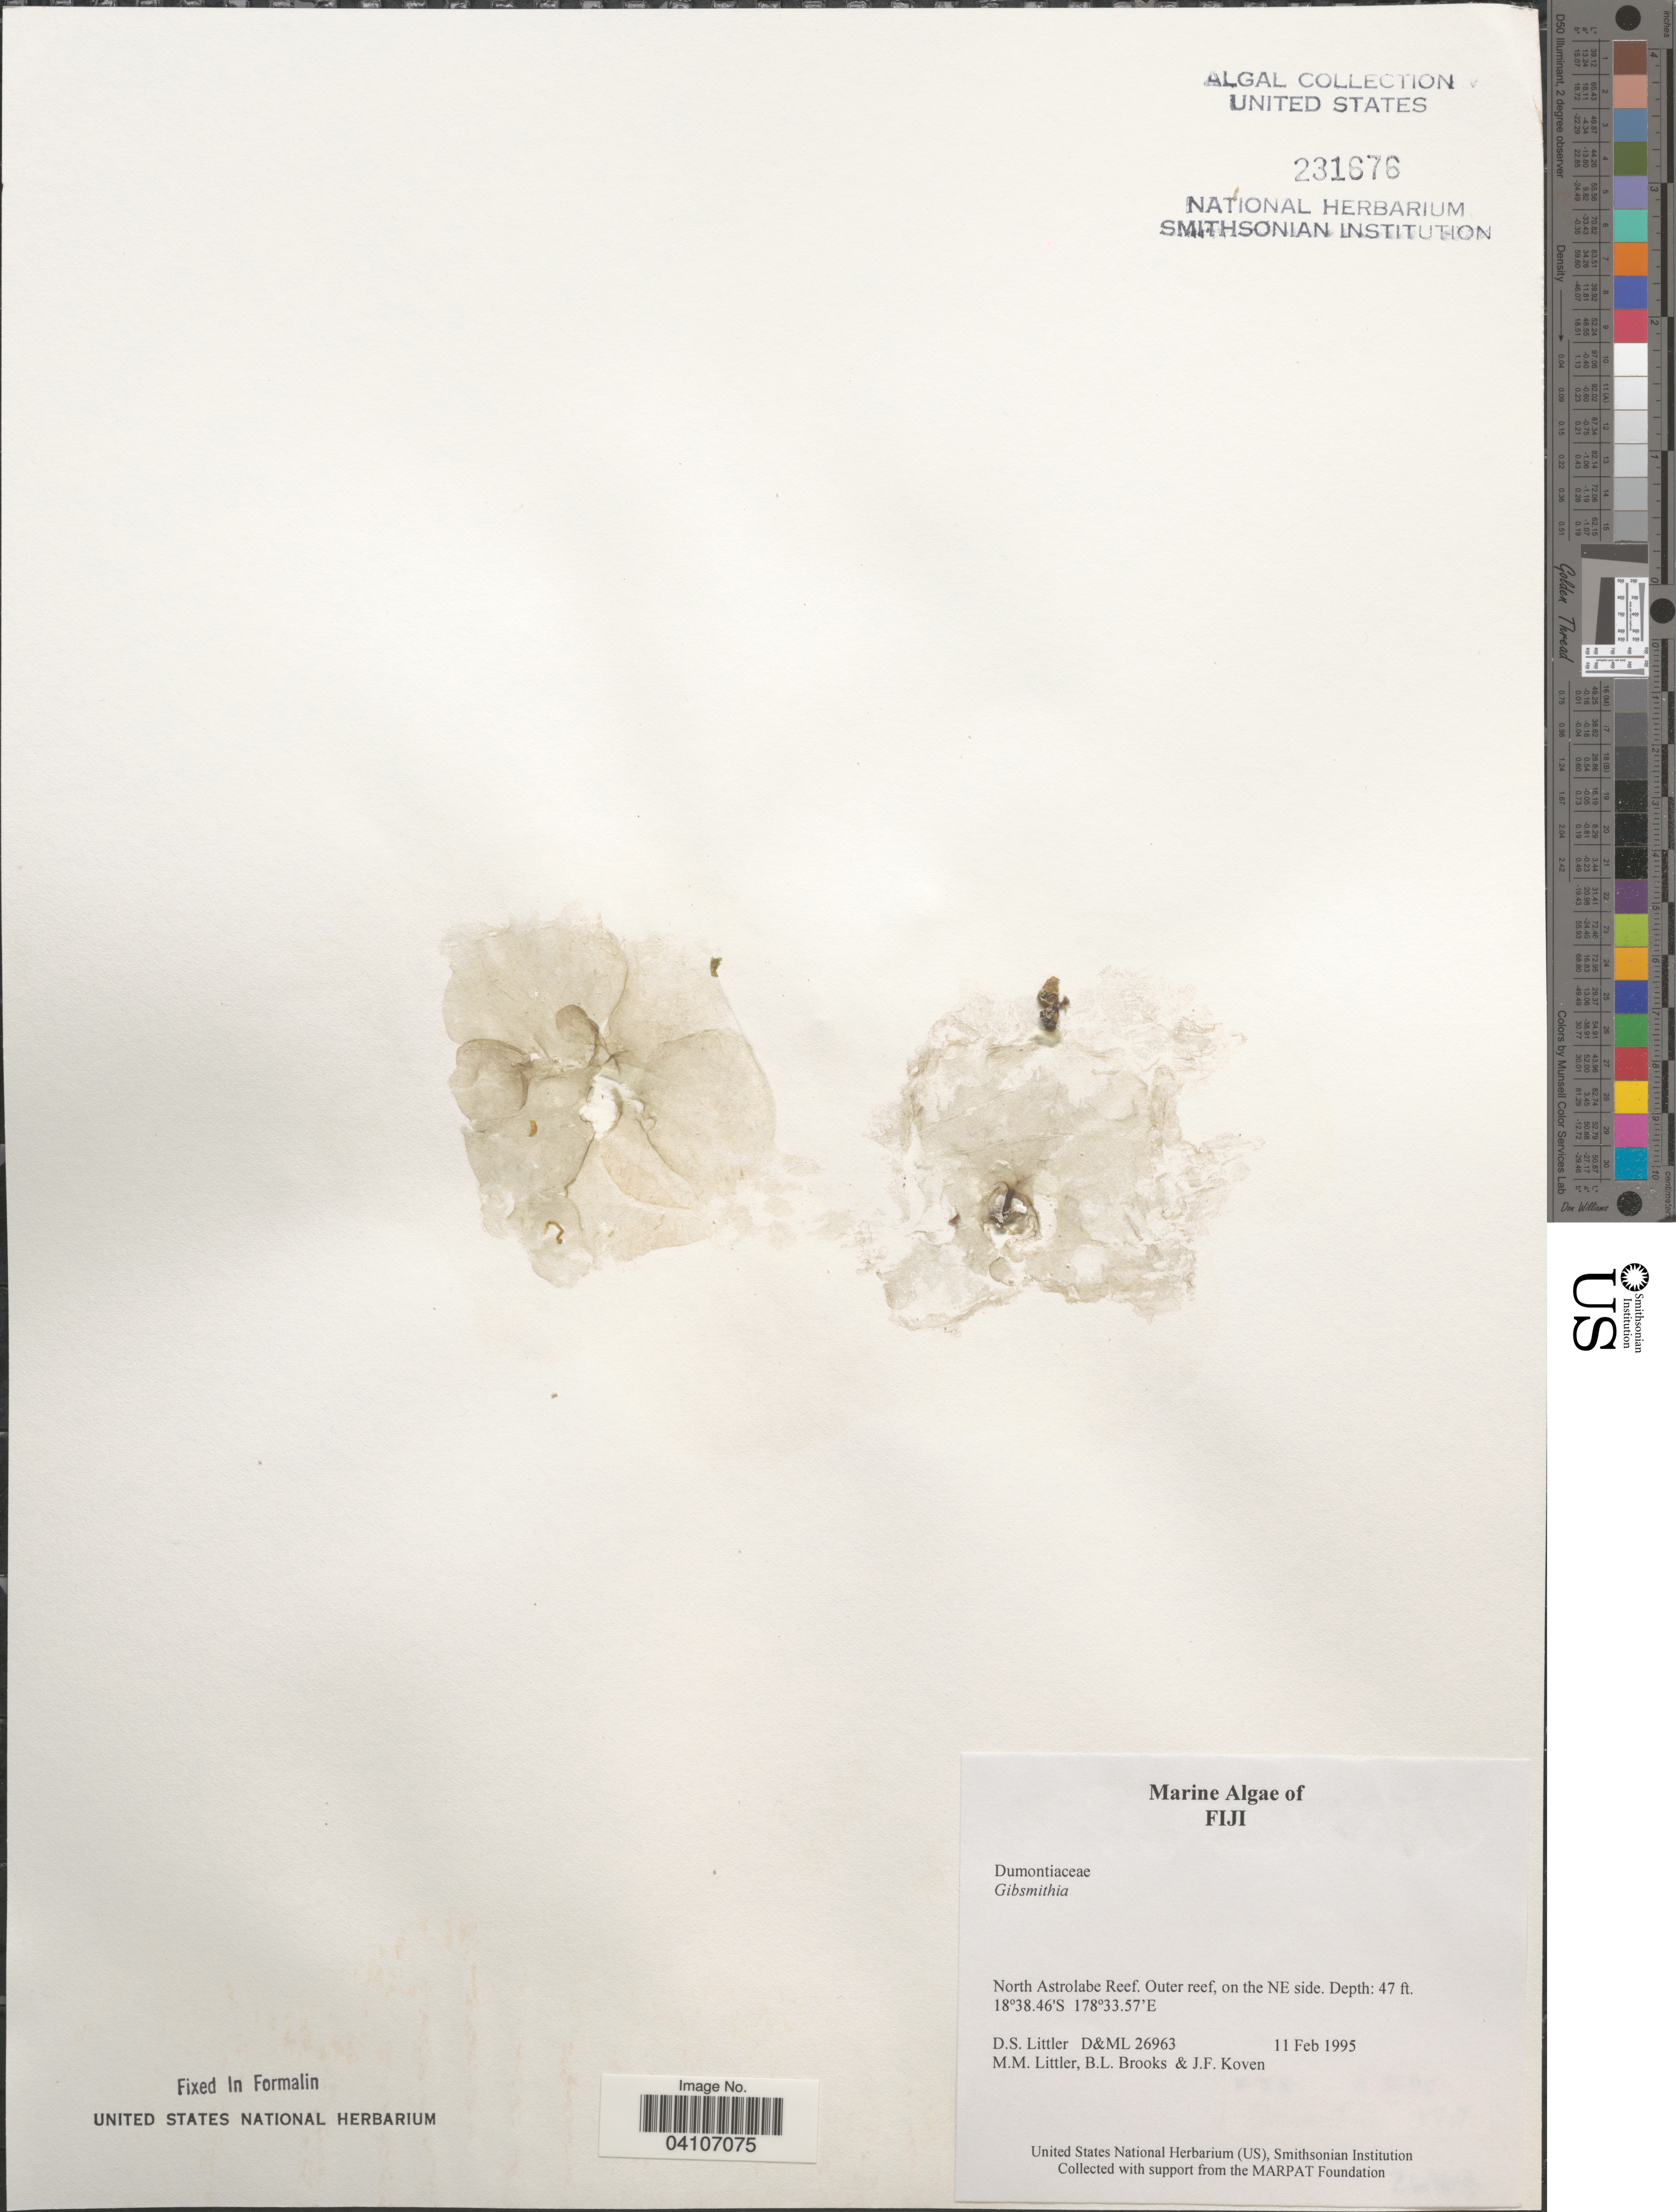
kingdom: Plantae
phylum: Rhodophyta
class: Florideophyceae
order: Gigartinales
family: Dumontiaceae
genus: Gibsmithia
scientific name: Gibsmithia sp.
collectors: D. S. Littler, B. Brooks & J. Koven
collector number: D&ML26963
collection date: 1995-02-11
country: Fiji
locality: North Astrolabe Reef. Outer reef, on the NE side.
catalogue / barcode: US 231676